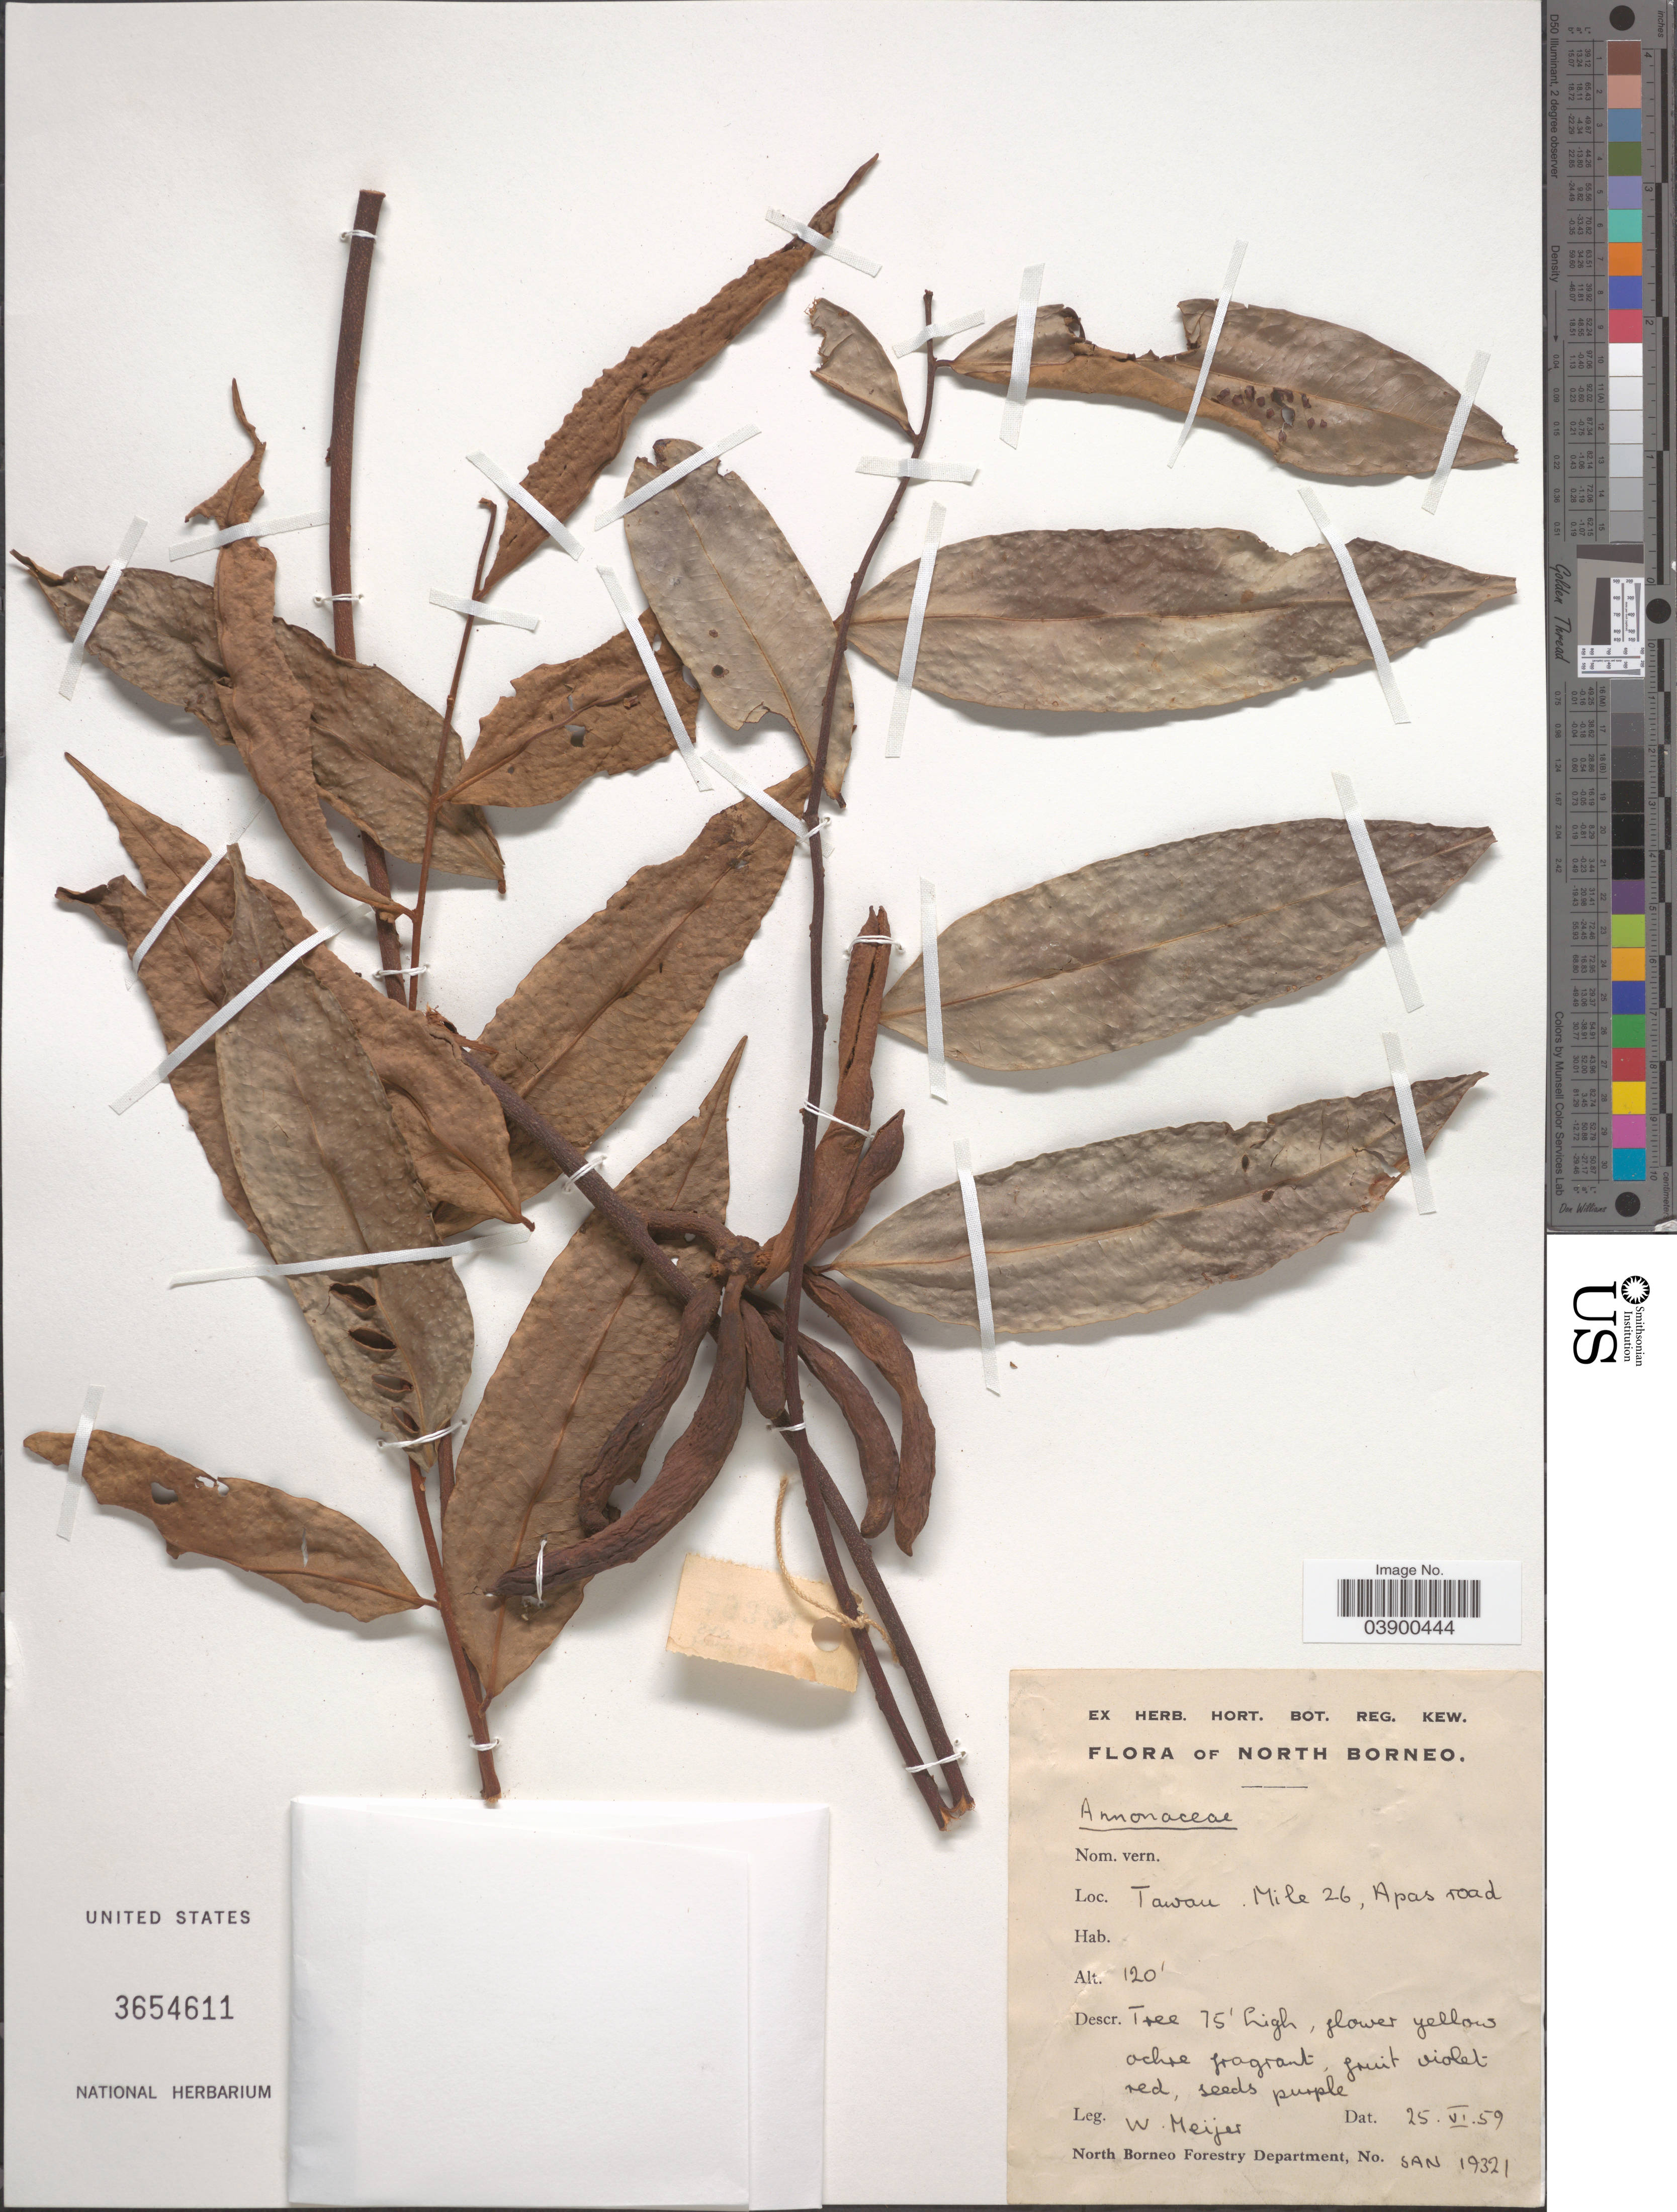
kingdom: Plantae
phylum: Tracheophyta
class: Magnoliopsida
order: Magnoliales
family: Annonaceae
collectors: W. Meijer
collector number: SAN 19321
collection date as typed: Transcribed d/m/y: 25/6/59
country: Malaysia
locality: North Borneo. Tawau. Mile 26, Apas road.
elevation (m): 37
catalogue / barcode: US 3654611